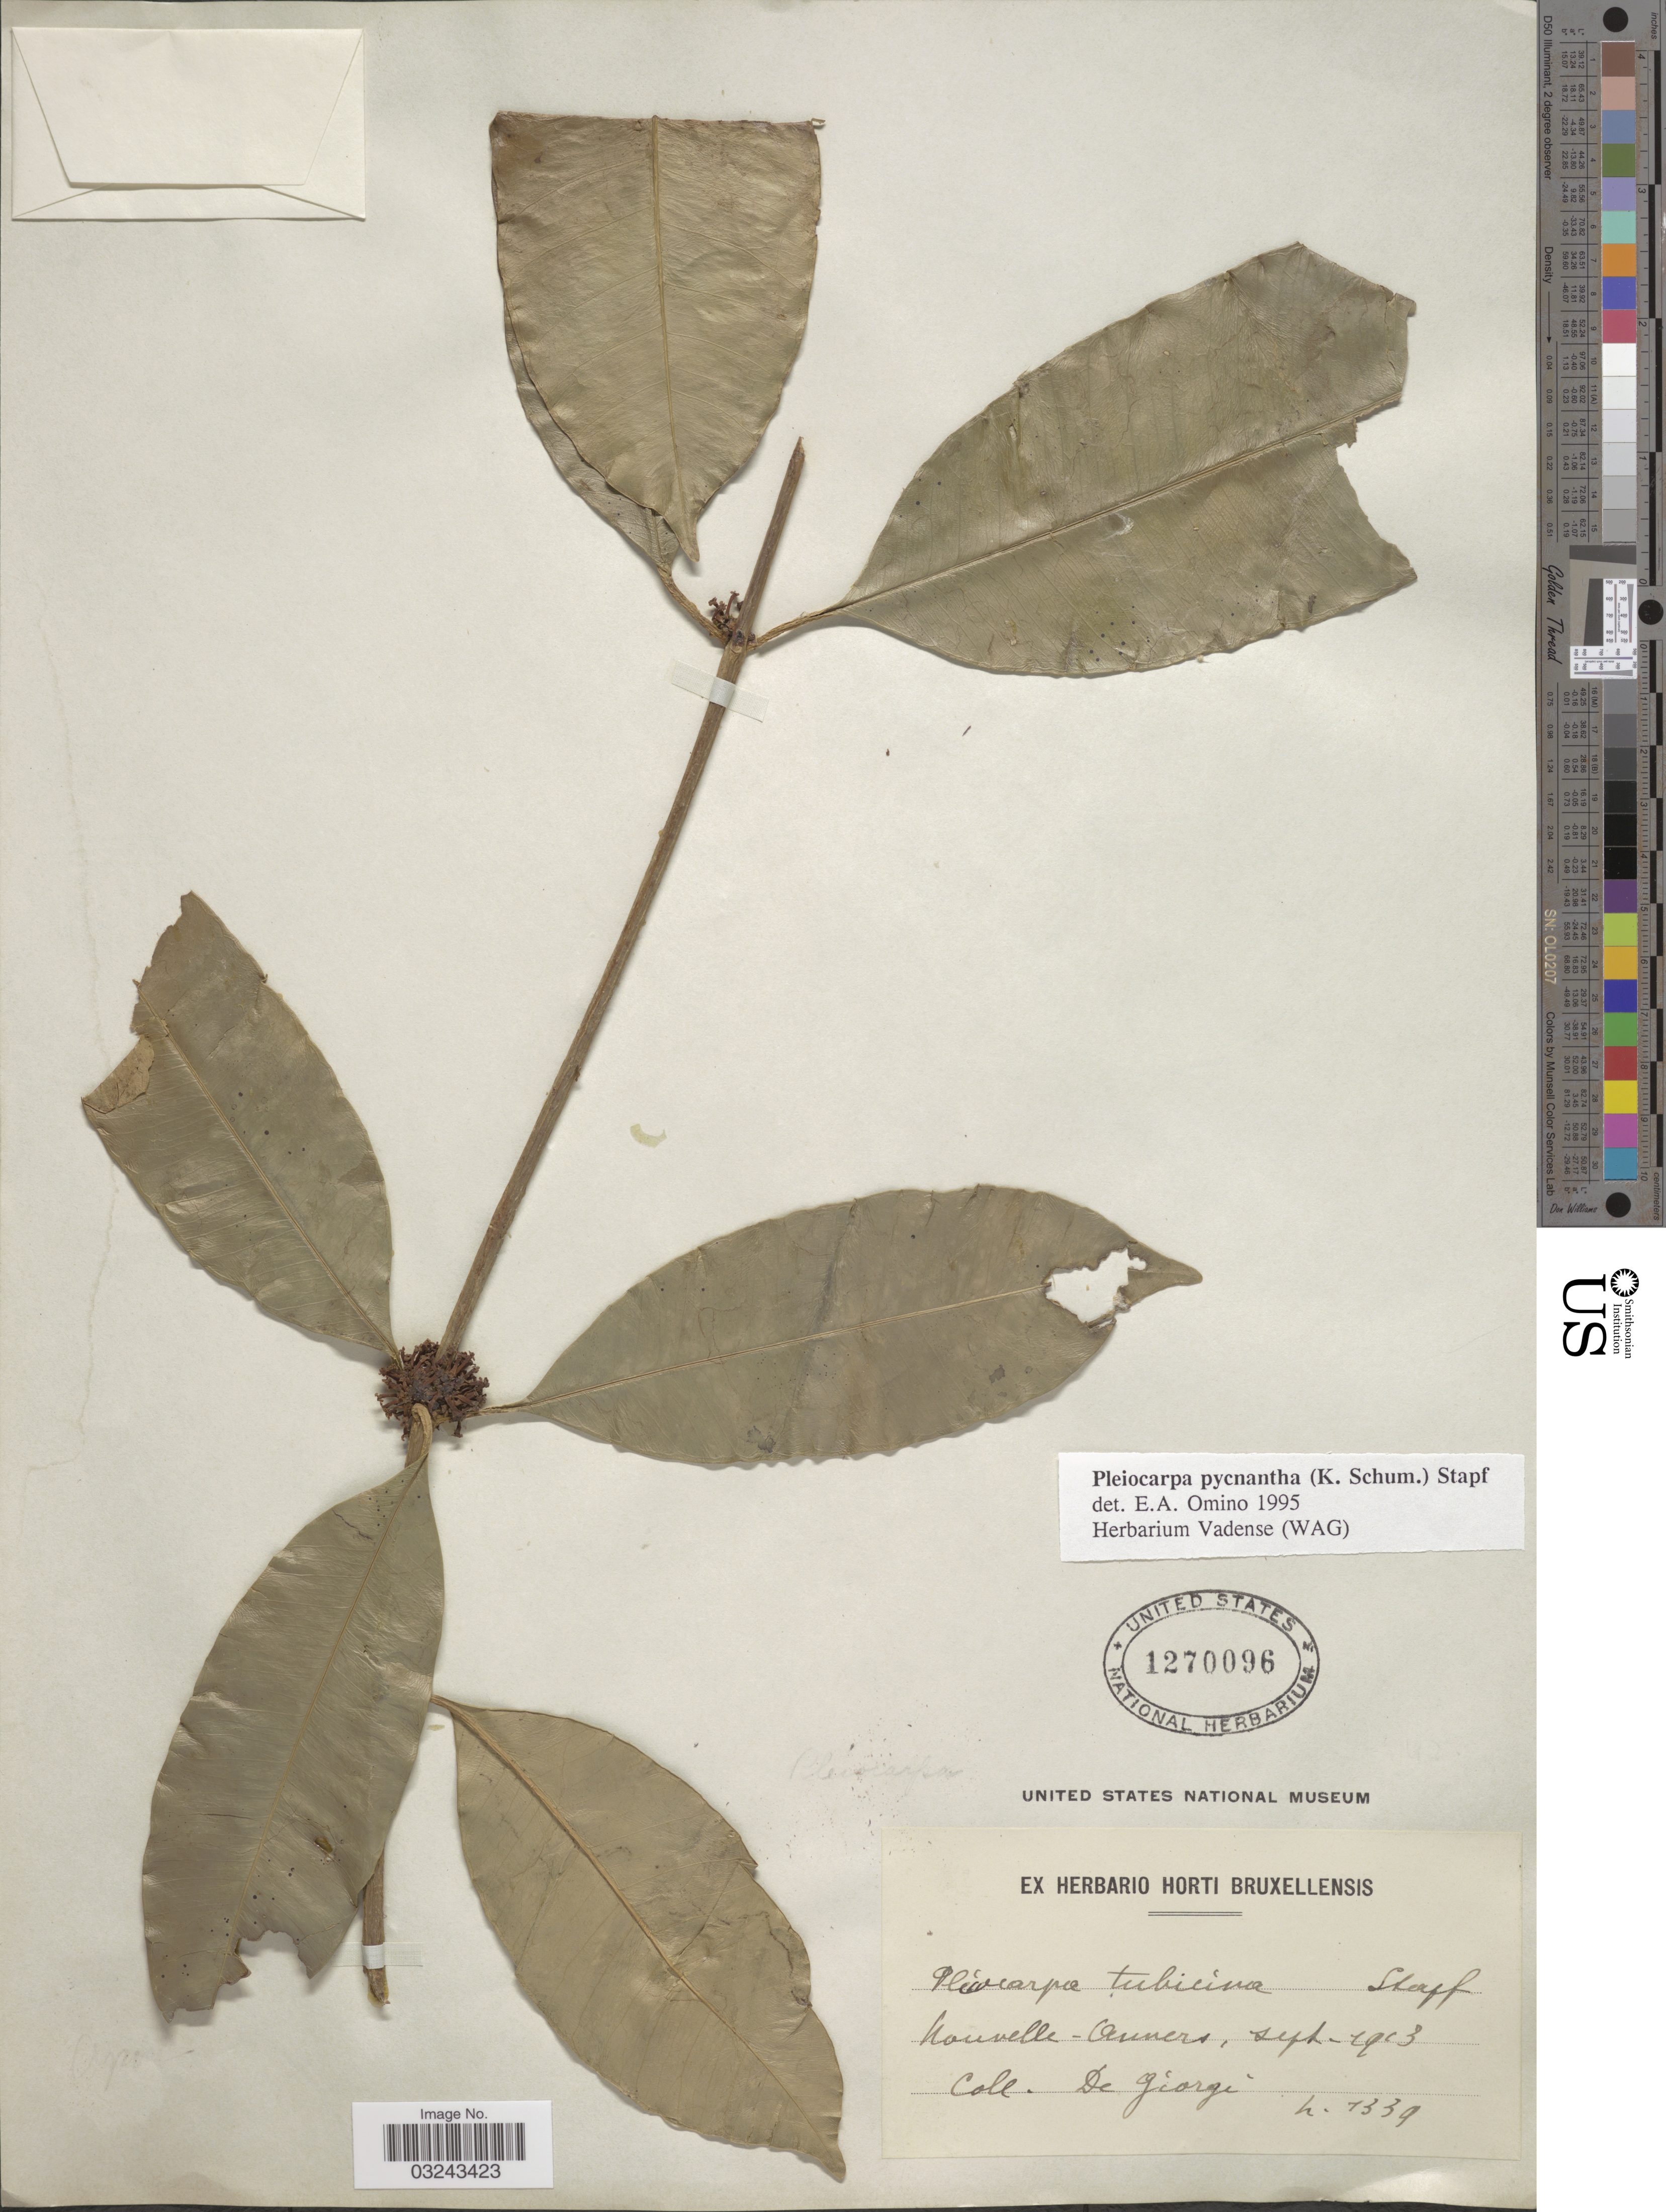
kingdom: Plantae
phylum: Tracheophyta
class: Magnoliopsida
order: Gentianales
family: Apocynaceae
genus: Pleiocarpa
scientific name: Pleiocarpa pycnantha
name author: (K. Schum.) Stapf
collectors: D. Giorgi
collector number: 1339*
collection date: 1913-09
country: Congo, Democratic Republic of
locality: Nouvelle - Anvers.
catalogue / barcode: US 1270096